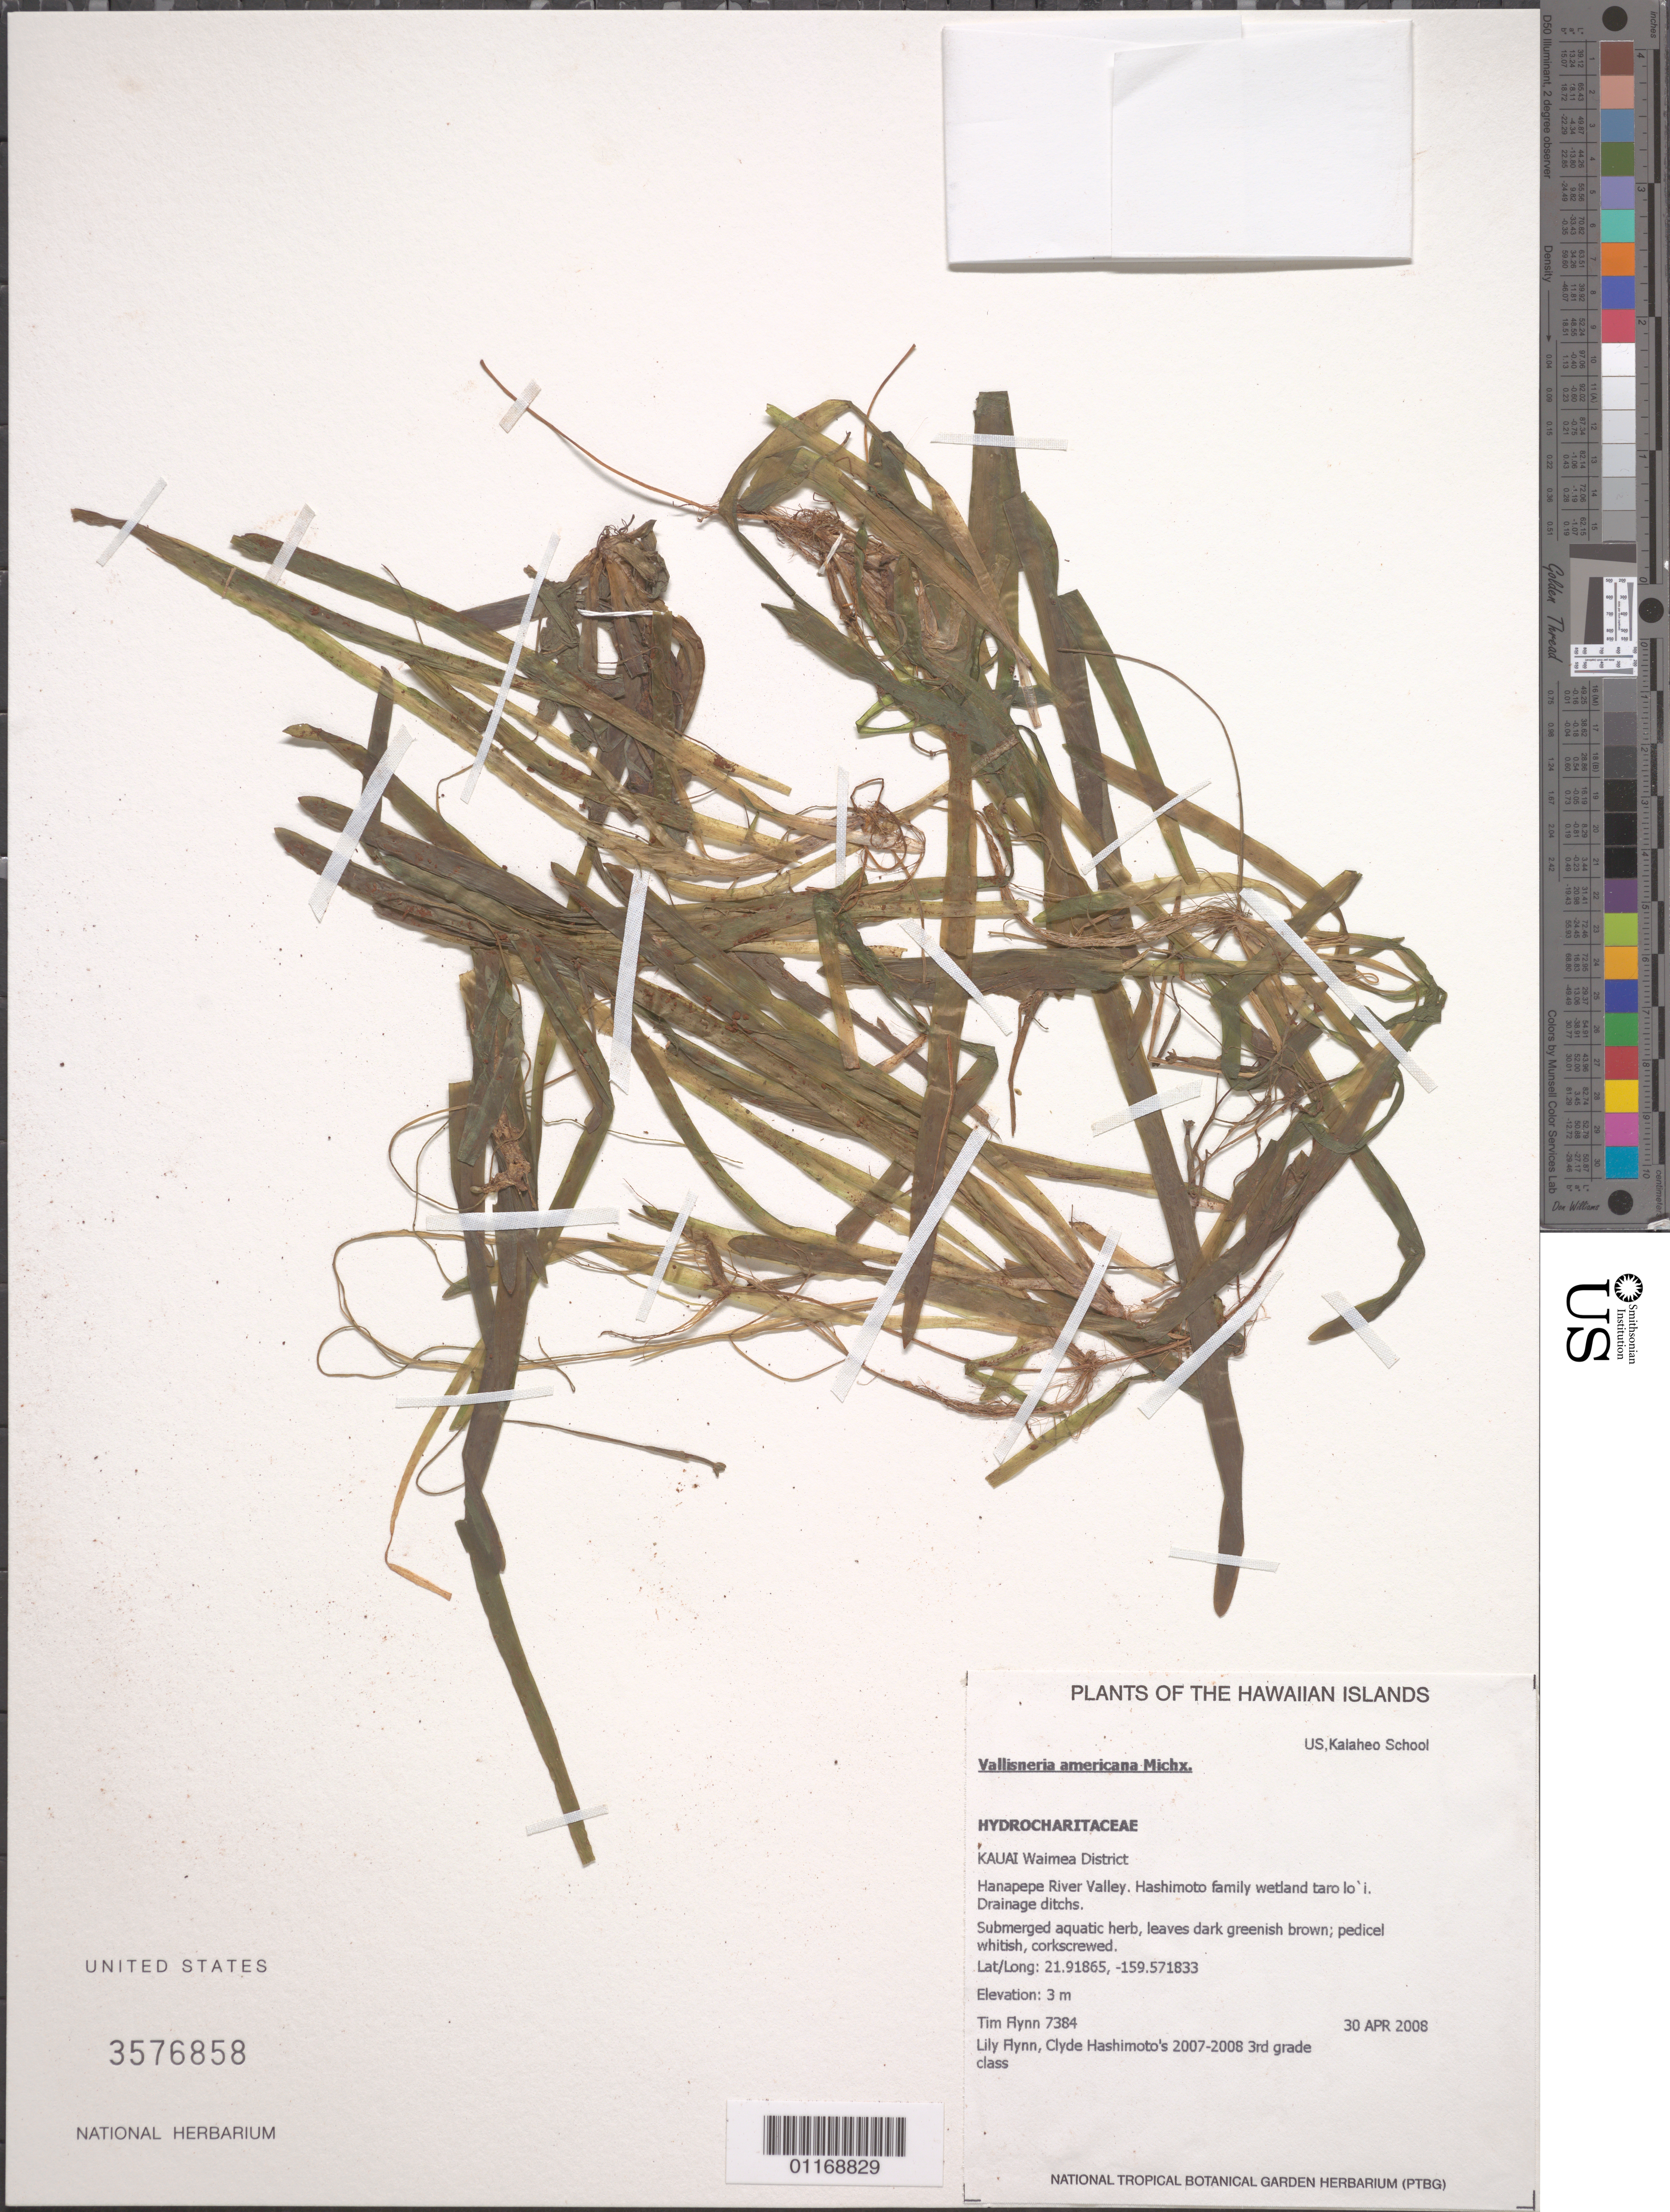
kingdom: Plantae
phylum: Tracheophyta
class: Liliopsida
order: Alismatales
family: Hydrocharitaceae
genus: Vallisneria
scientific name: Vallisneria americana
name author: Michx.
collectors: T. W. Flynn, L. Flynn & C. Hashimoto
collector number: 7384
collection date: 2008-04-30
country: United States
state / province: Hawaii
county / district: Kauai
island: Kaua'i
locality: Waimea District, Hanapepe River Valley.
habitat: Hashimoto family wetland taro lo'i. Drainage ditchs.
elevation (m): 3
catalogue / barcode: US 3576858